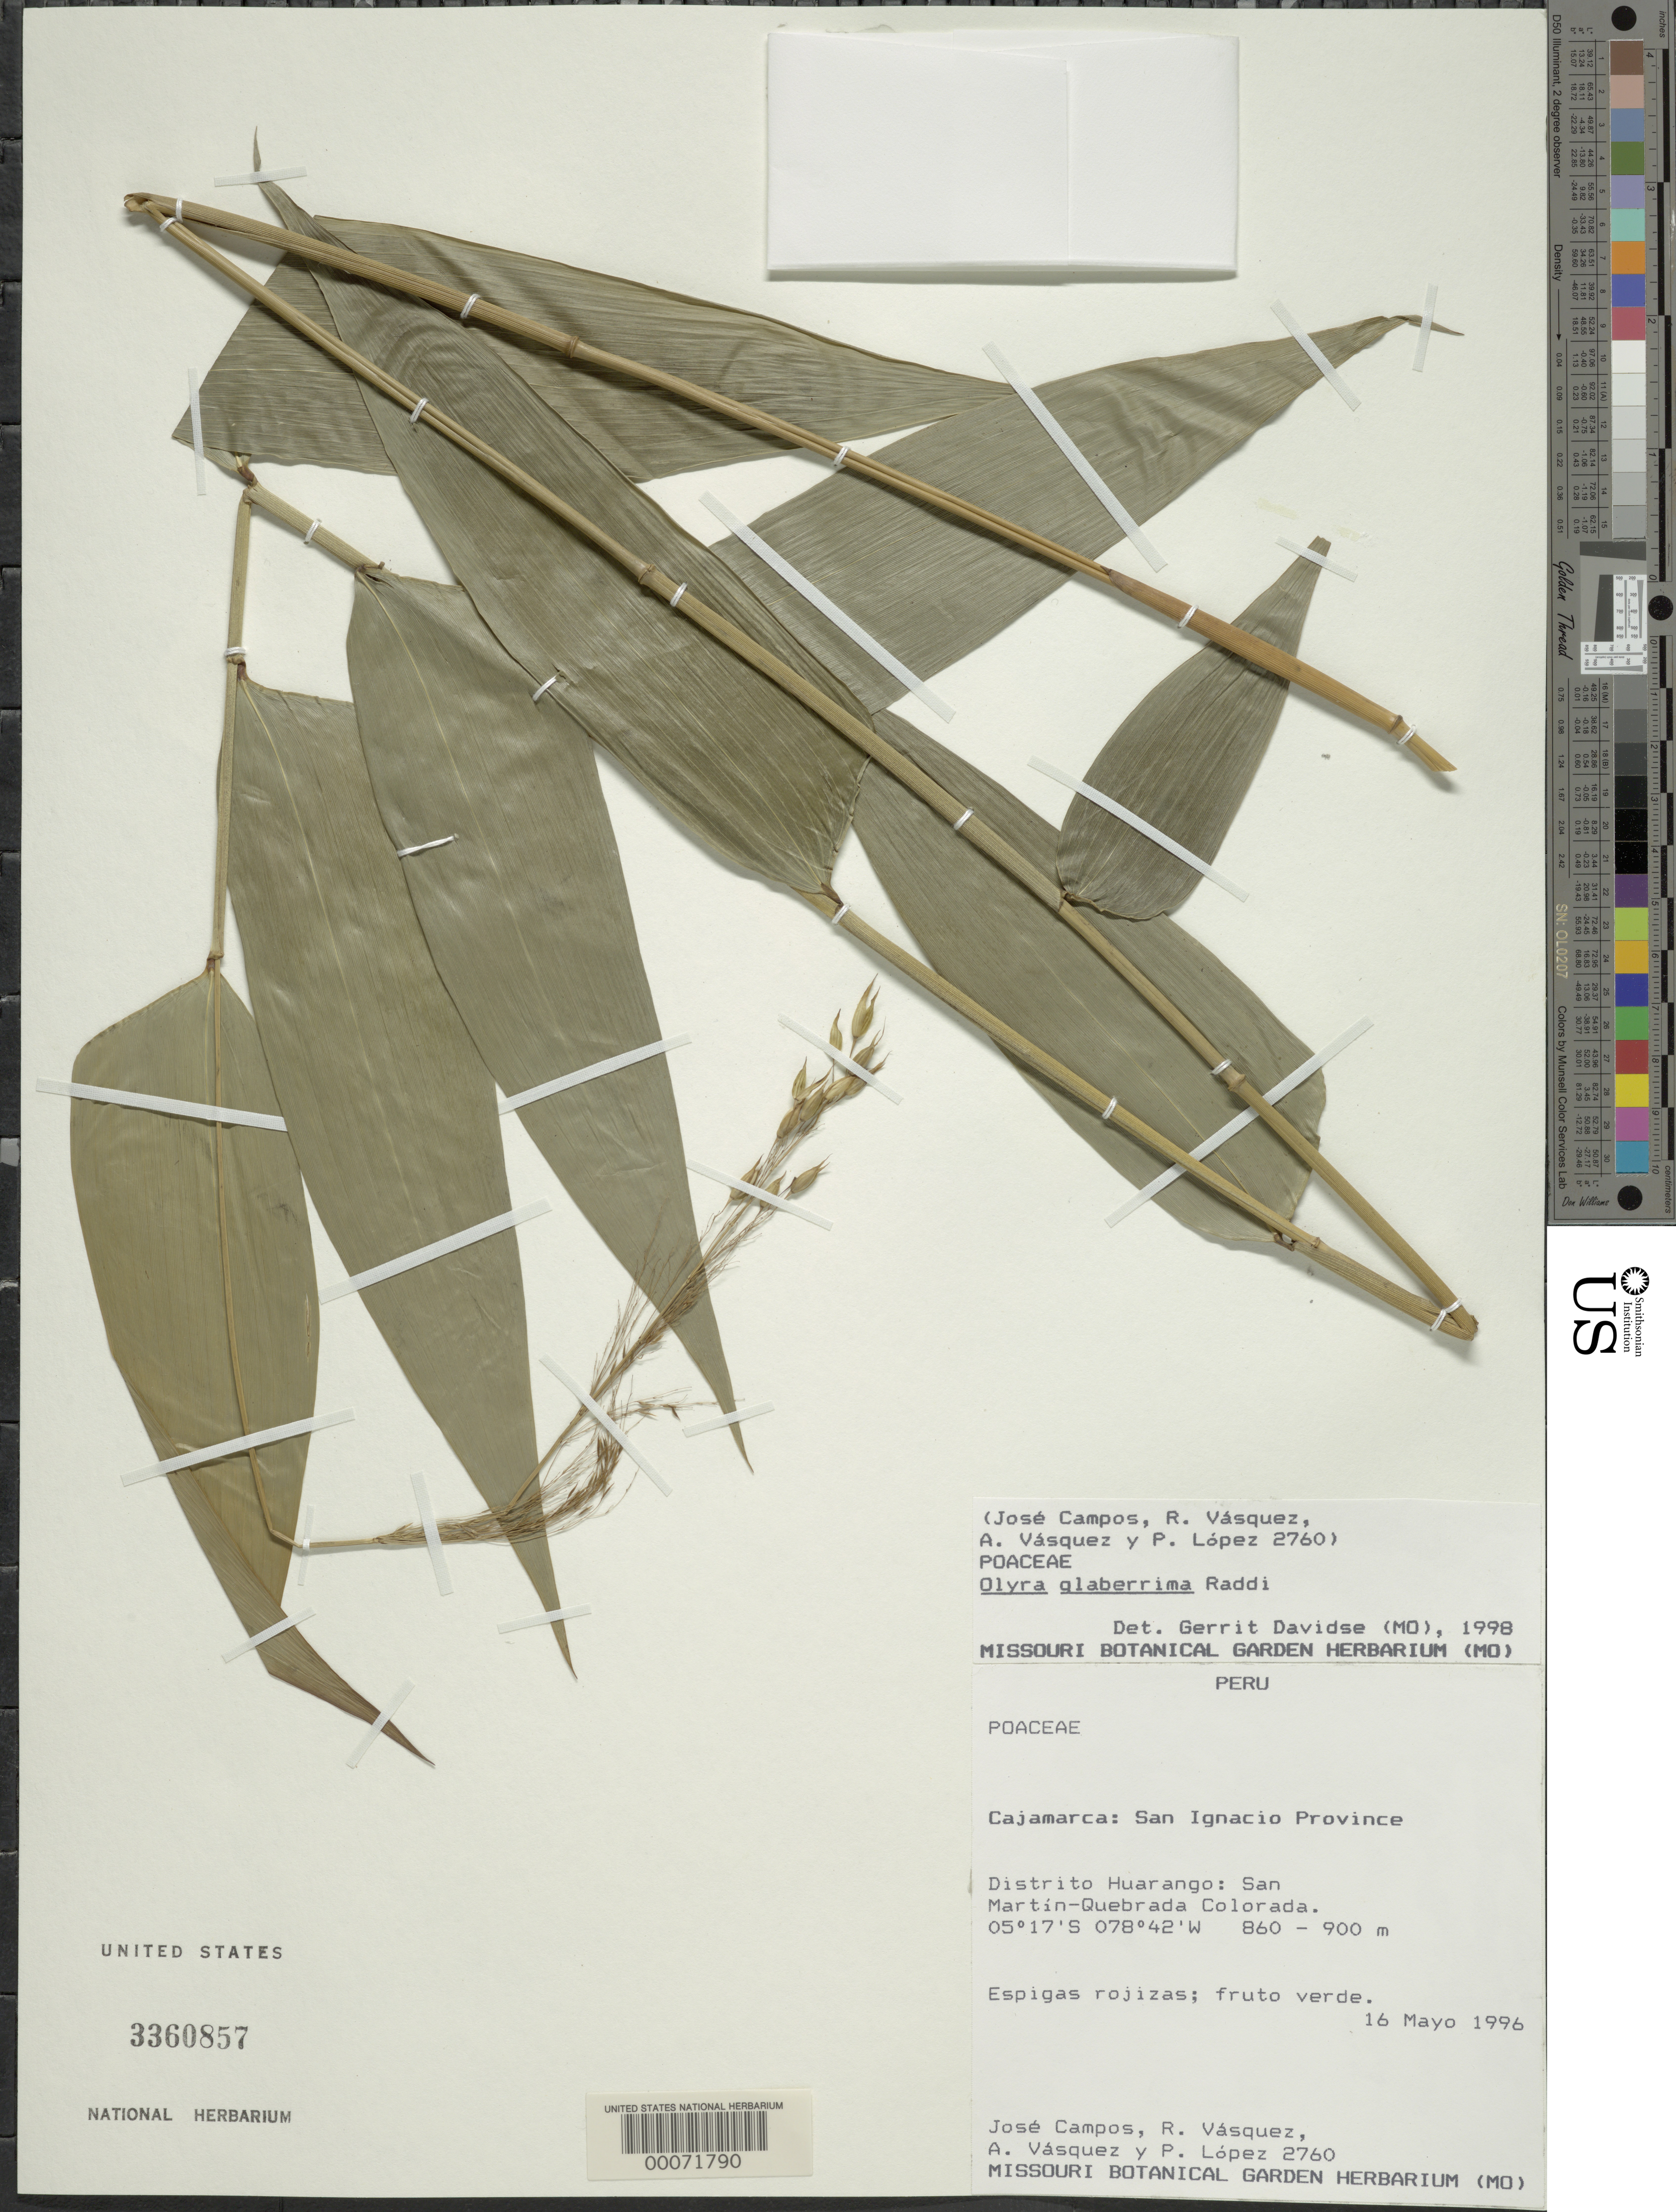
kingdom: Plantae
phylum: Tracheophyta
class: Liliopsida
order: Poales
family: Poaceae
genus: Olyra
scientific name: Olyra glaberrima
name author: Raddi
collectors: J. Campos, R. Vásquez, A. Vasquez & P. Lopez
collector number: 2760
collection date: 1996-05-16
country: Peru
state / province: Cajamarca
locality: Distrito Huarango: San Martin-Quebrada Colorada.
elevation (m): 860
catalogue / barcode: US 3360857